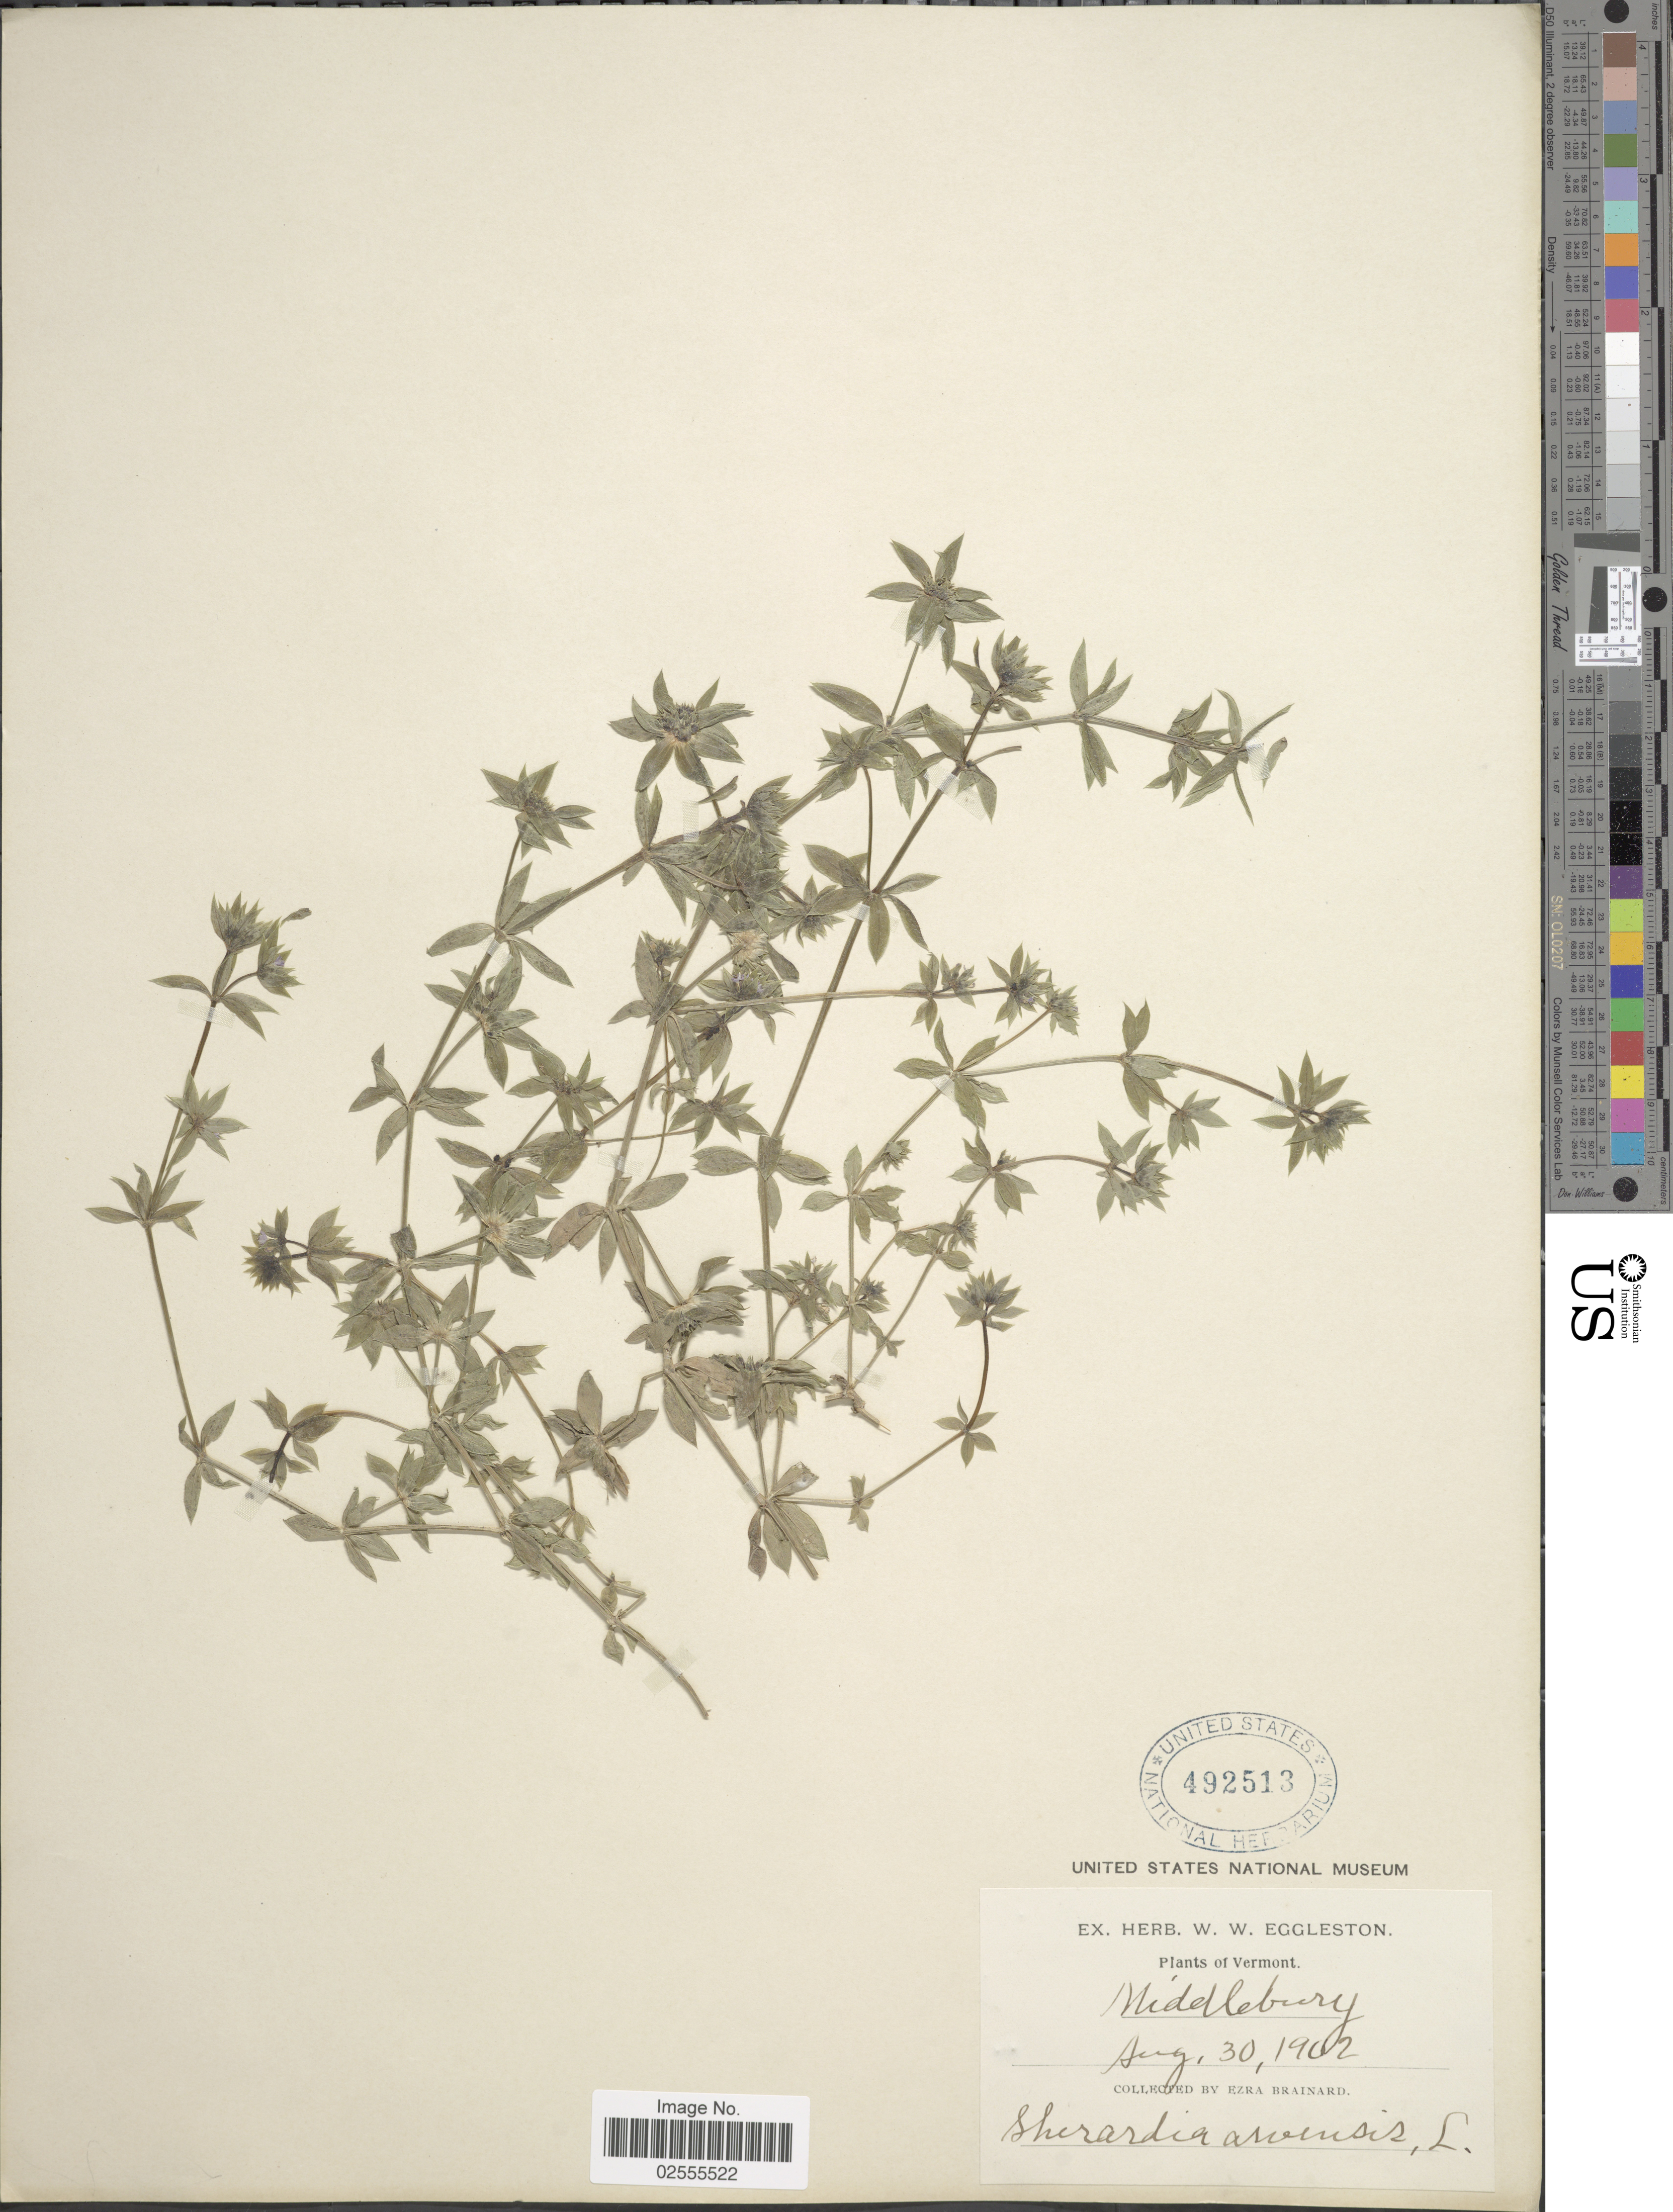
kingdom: Plantae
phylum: Tracheophyta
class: Magnoliopsida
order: Gentianales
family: Rubiaceae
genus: Sherardia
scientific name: Sherardia arvensis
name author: L.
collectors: E. Brainard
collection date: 1902-08-30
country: United States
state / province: Vermont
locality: Middlebury.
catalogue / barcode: US 492513